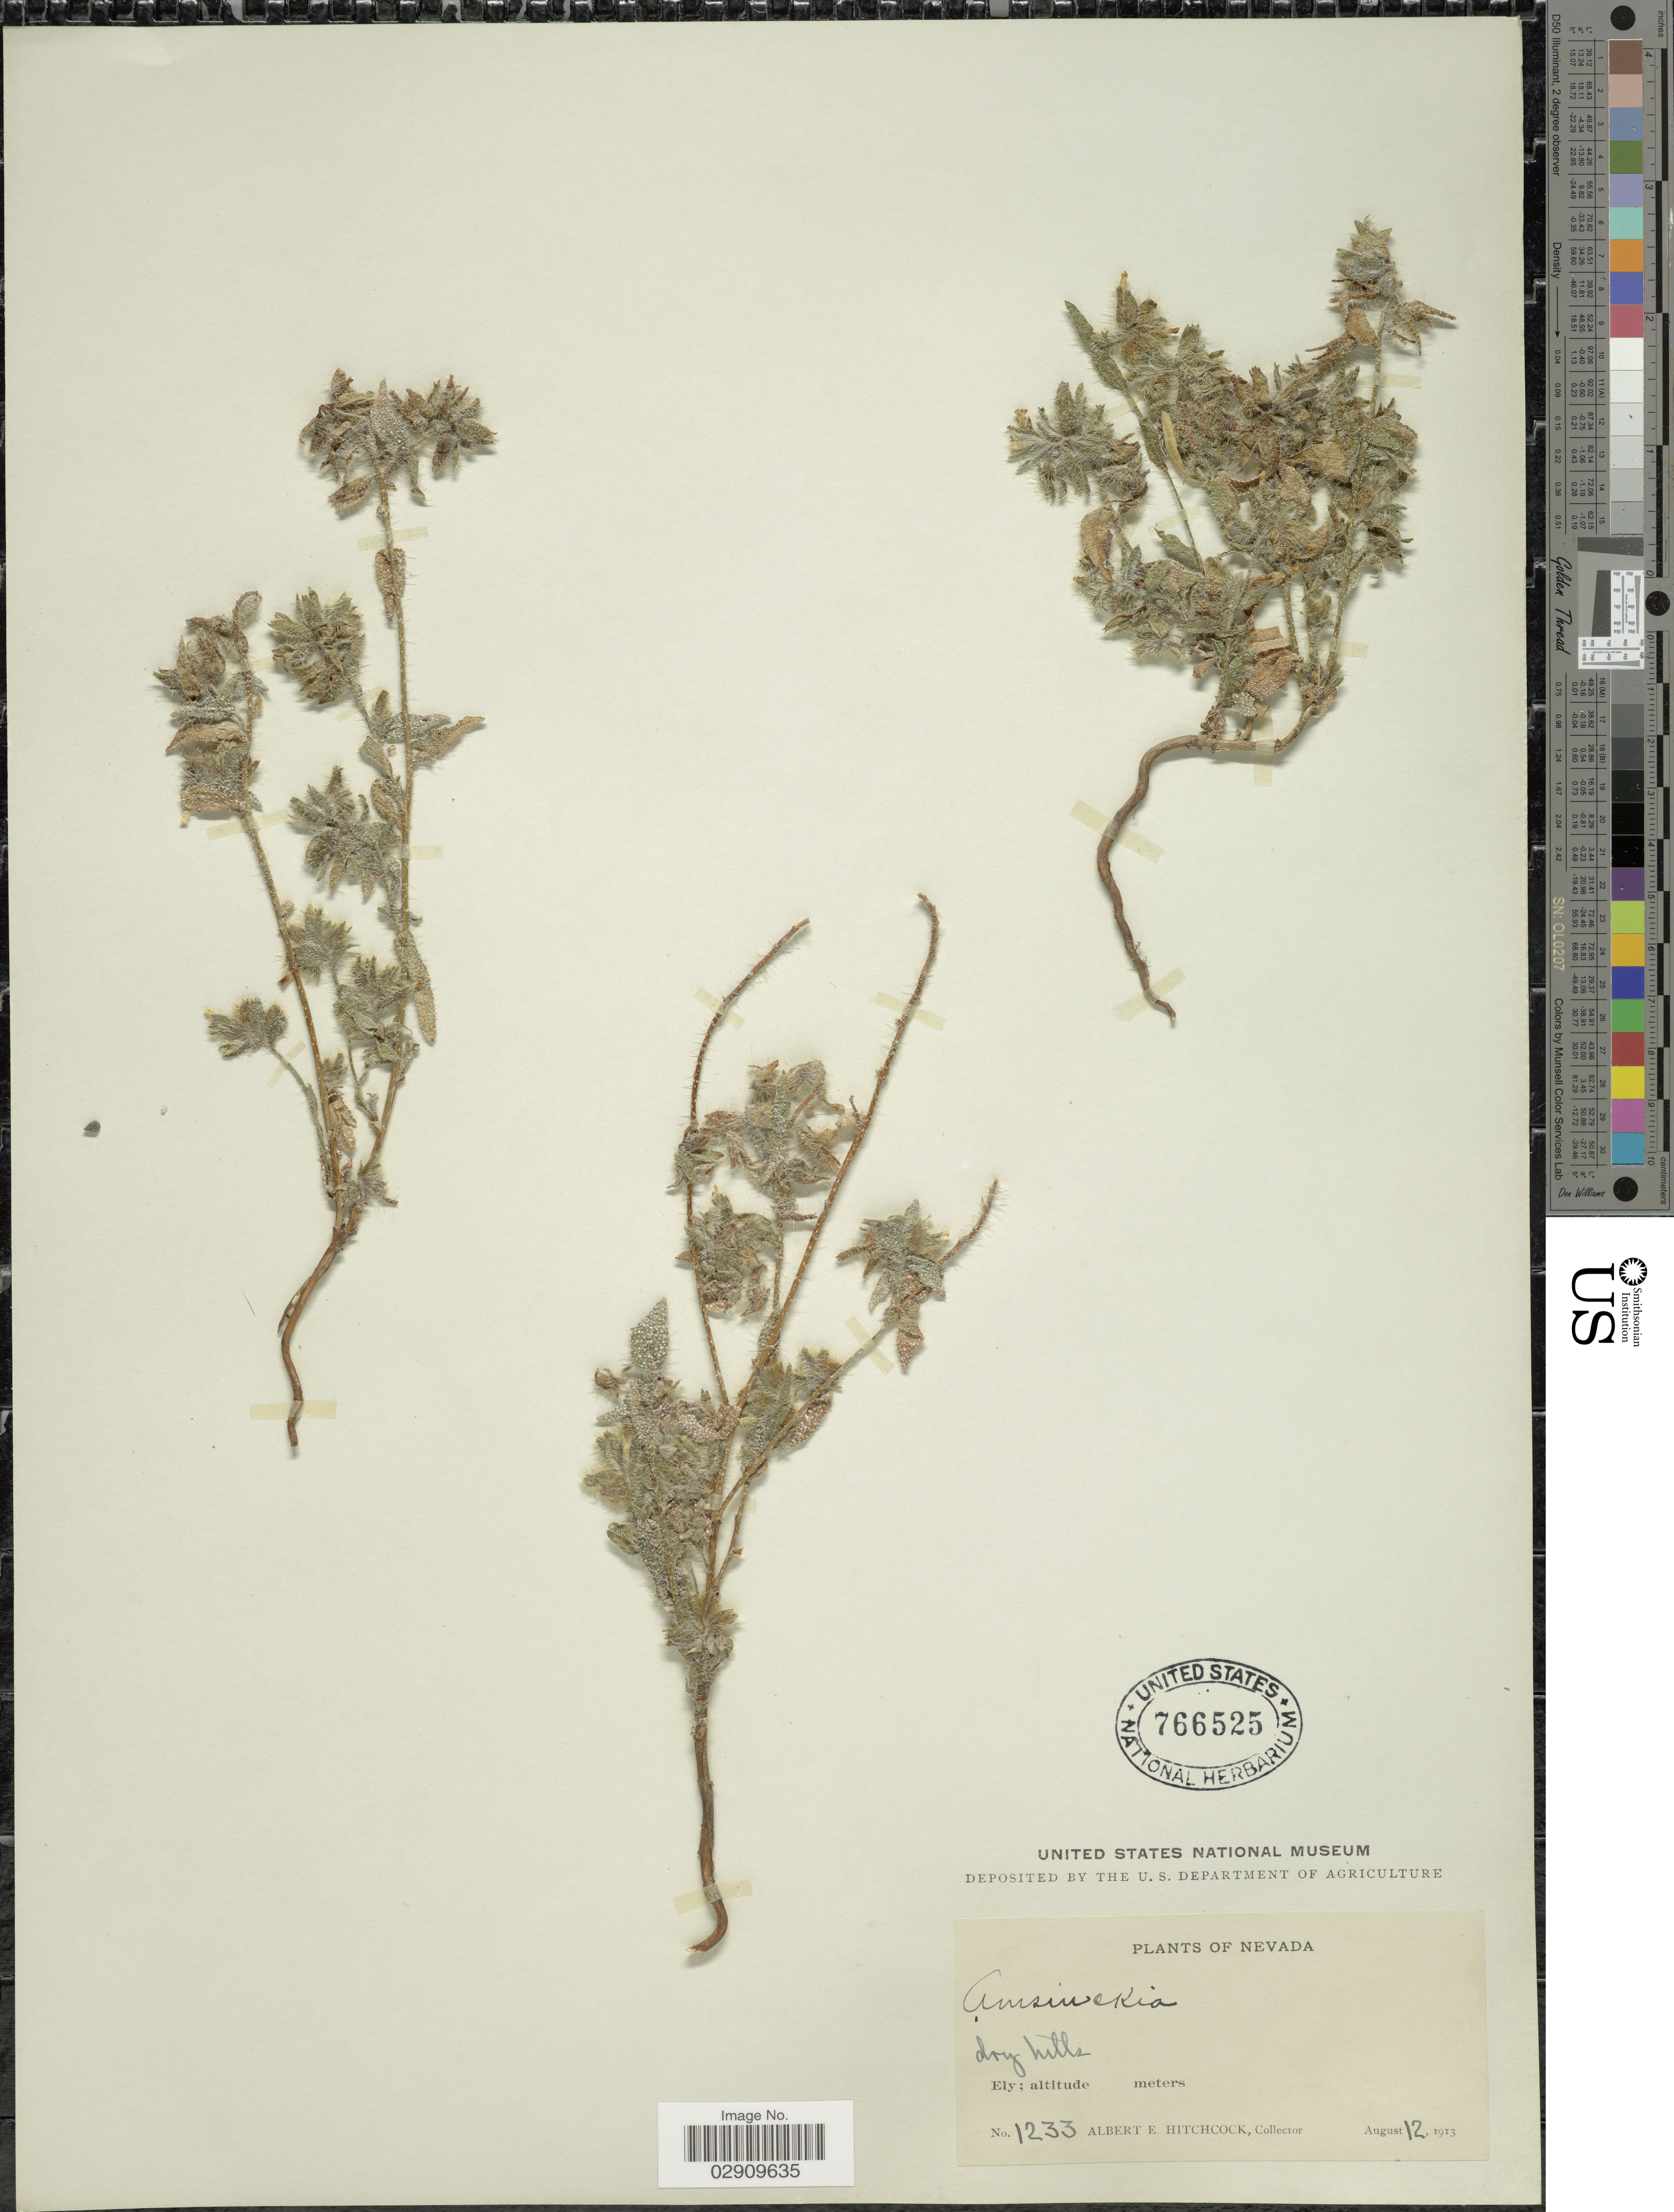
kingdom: Plantae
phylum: Tracheophyta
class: Magnoliopsida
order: Boraginales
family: Boraginaceae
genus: Amsinckia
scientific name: Amsinckia tessellata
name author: A. Gray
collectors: A. Hitchcock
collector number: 1233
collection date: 1913-08-12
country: United States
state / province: Nevada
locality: Ely.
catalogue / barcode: US 766525